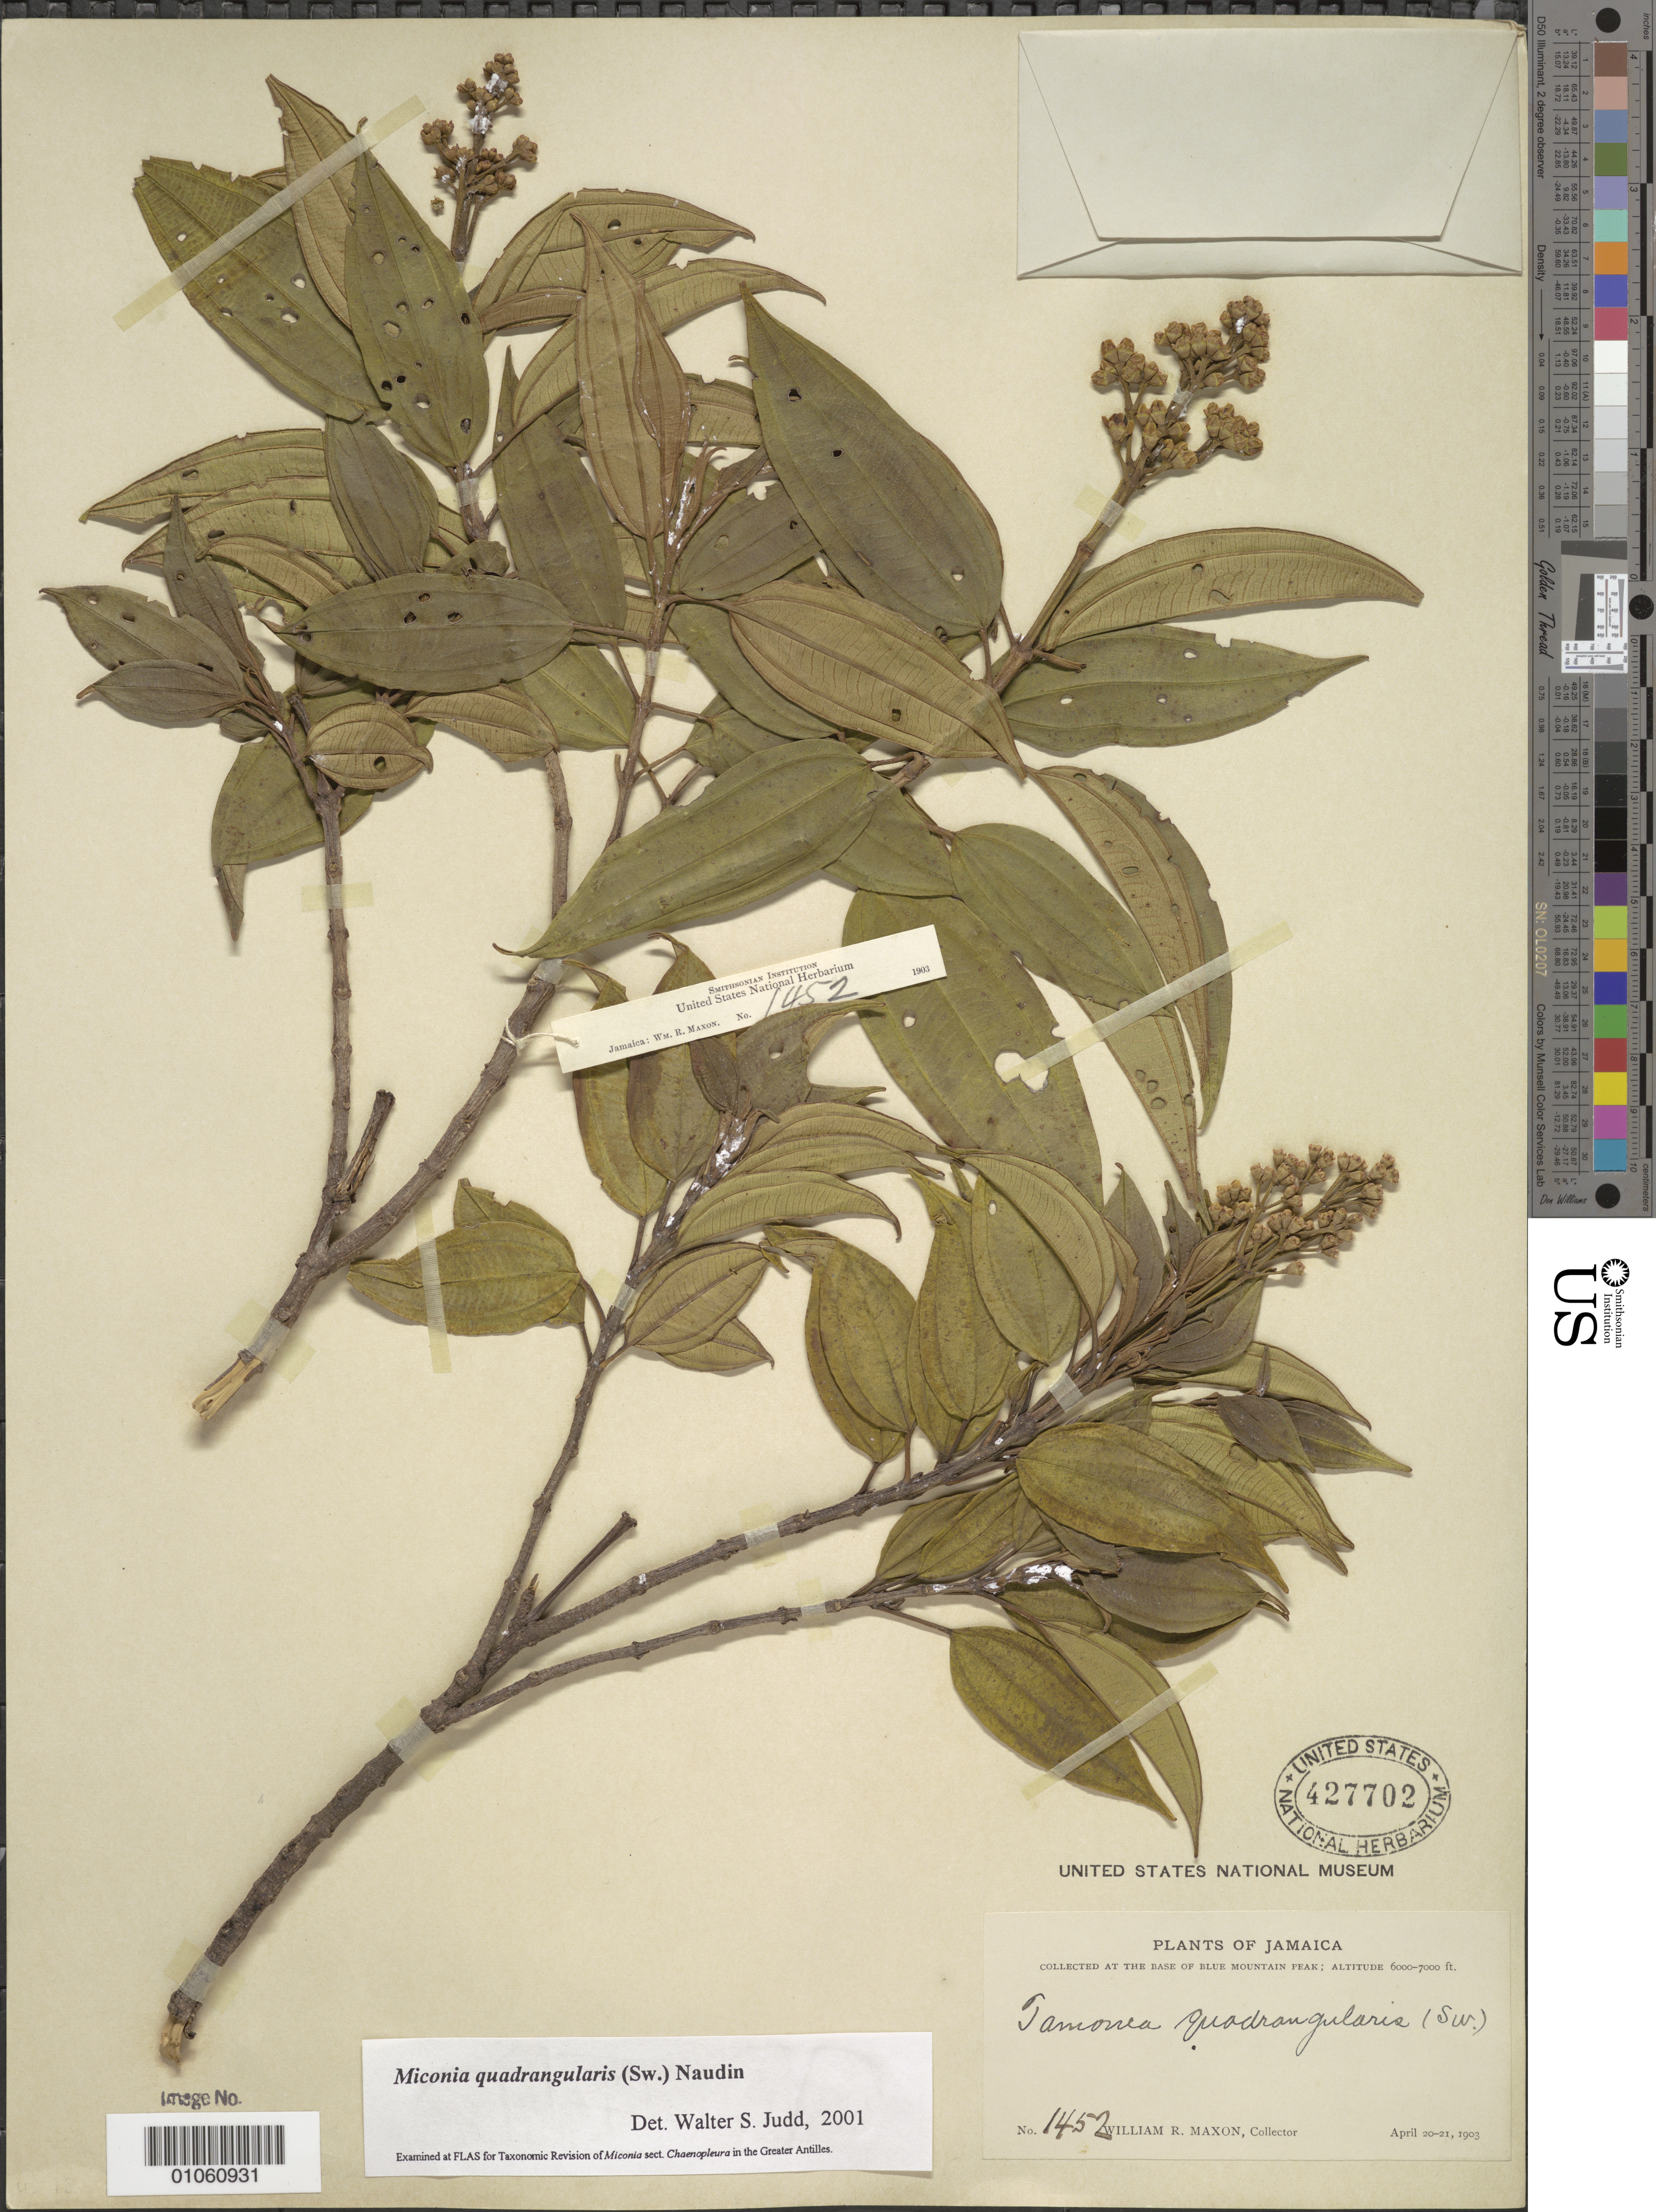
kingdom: Plantae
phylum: Tracheophyta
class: Magnoliopsida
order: Myrtales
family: Melastomataceae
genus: Miconia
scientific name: Miconia quadrangularis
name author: (Sw.) Naudin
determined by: Judd, Walter S.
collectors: W. R. Maxon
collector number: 1452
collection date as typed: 20 Apr 1902 to 21 Apr 1902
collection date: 1902-04-20/1902-04-21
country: Jamaica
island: Jamaica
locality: Blue Mountain Peak, at base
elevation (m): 1829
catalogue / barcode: US 427702